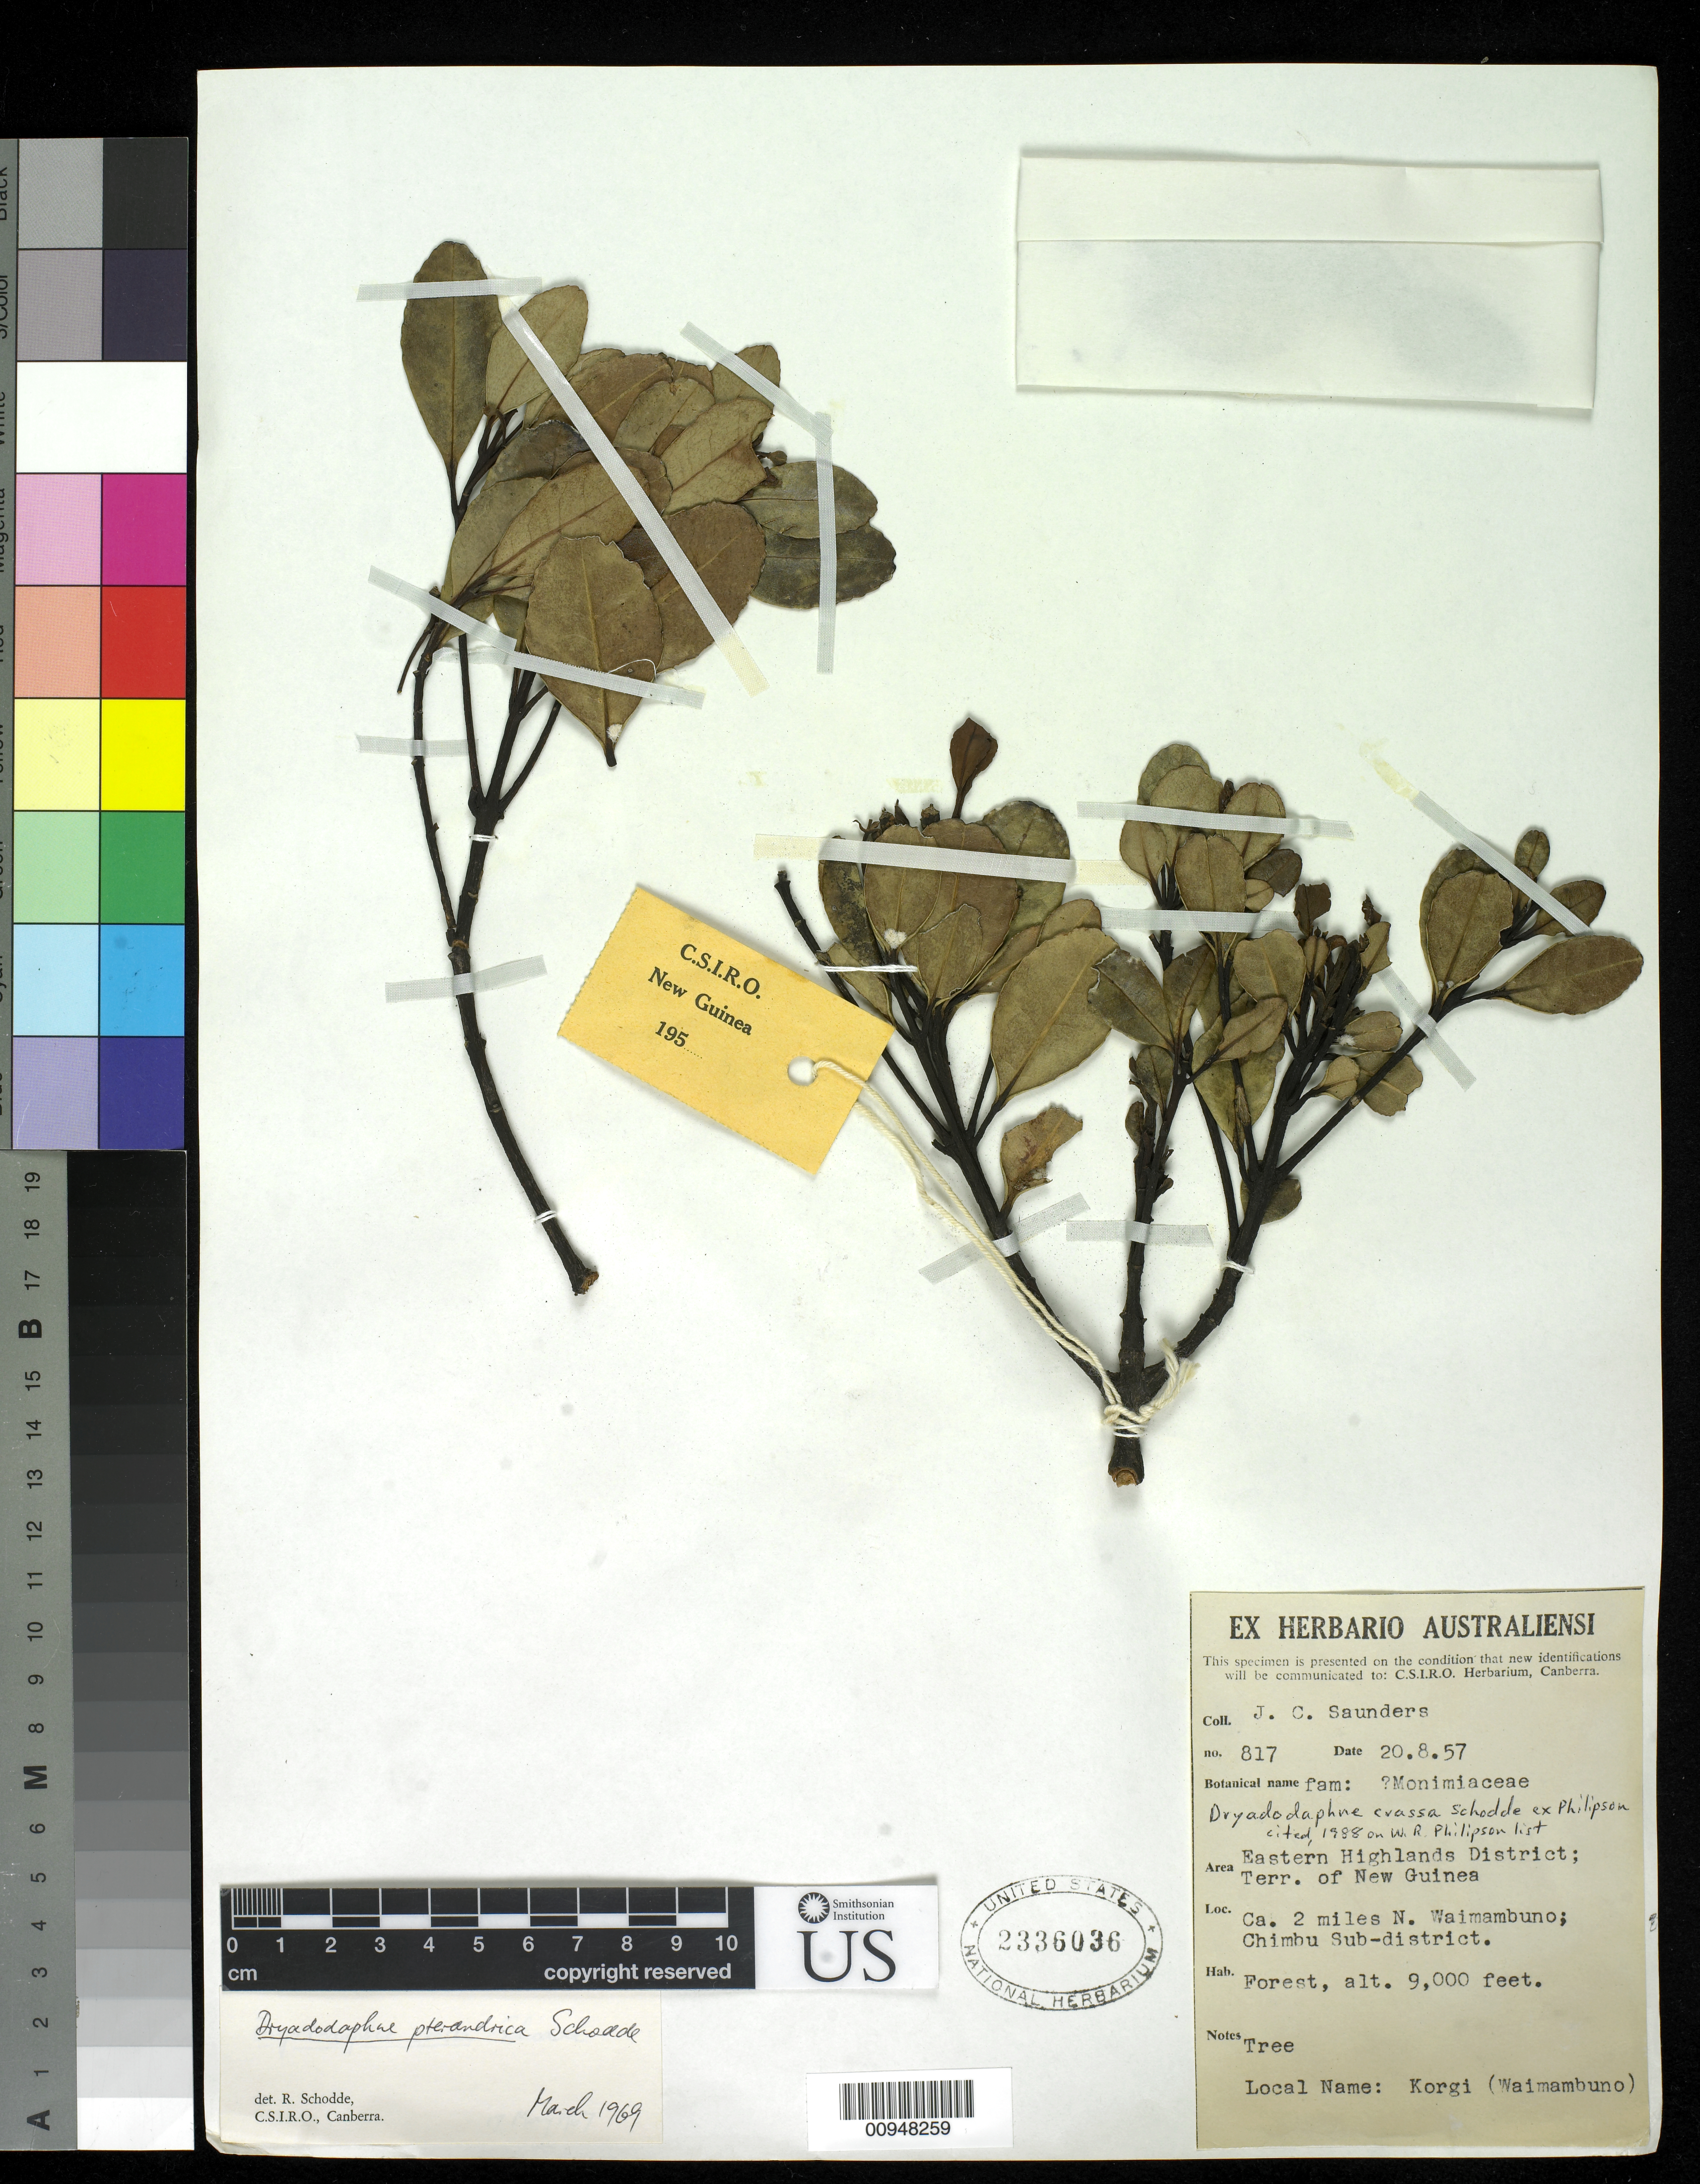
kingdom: Plantae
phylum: Tracheophyta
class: Magnoliopsida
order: Laurales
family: Atherospermataceae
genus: Dryadodaphne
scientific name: Dryadodaphne crassa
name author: Schodde ex Philipson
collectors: J. C. Saunders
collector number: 817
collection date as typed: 20 Aug 1957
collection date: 1957-08-20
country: Papua New Guinea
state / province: Eastern Highlands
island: New Guinea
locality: Circa 2 miles N of Waimambuno, Chimbu Sub-district.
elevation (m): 2743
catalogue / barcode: US 2336036